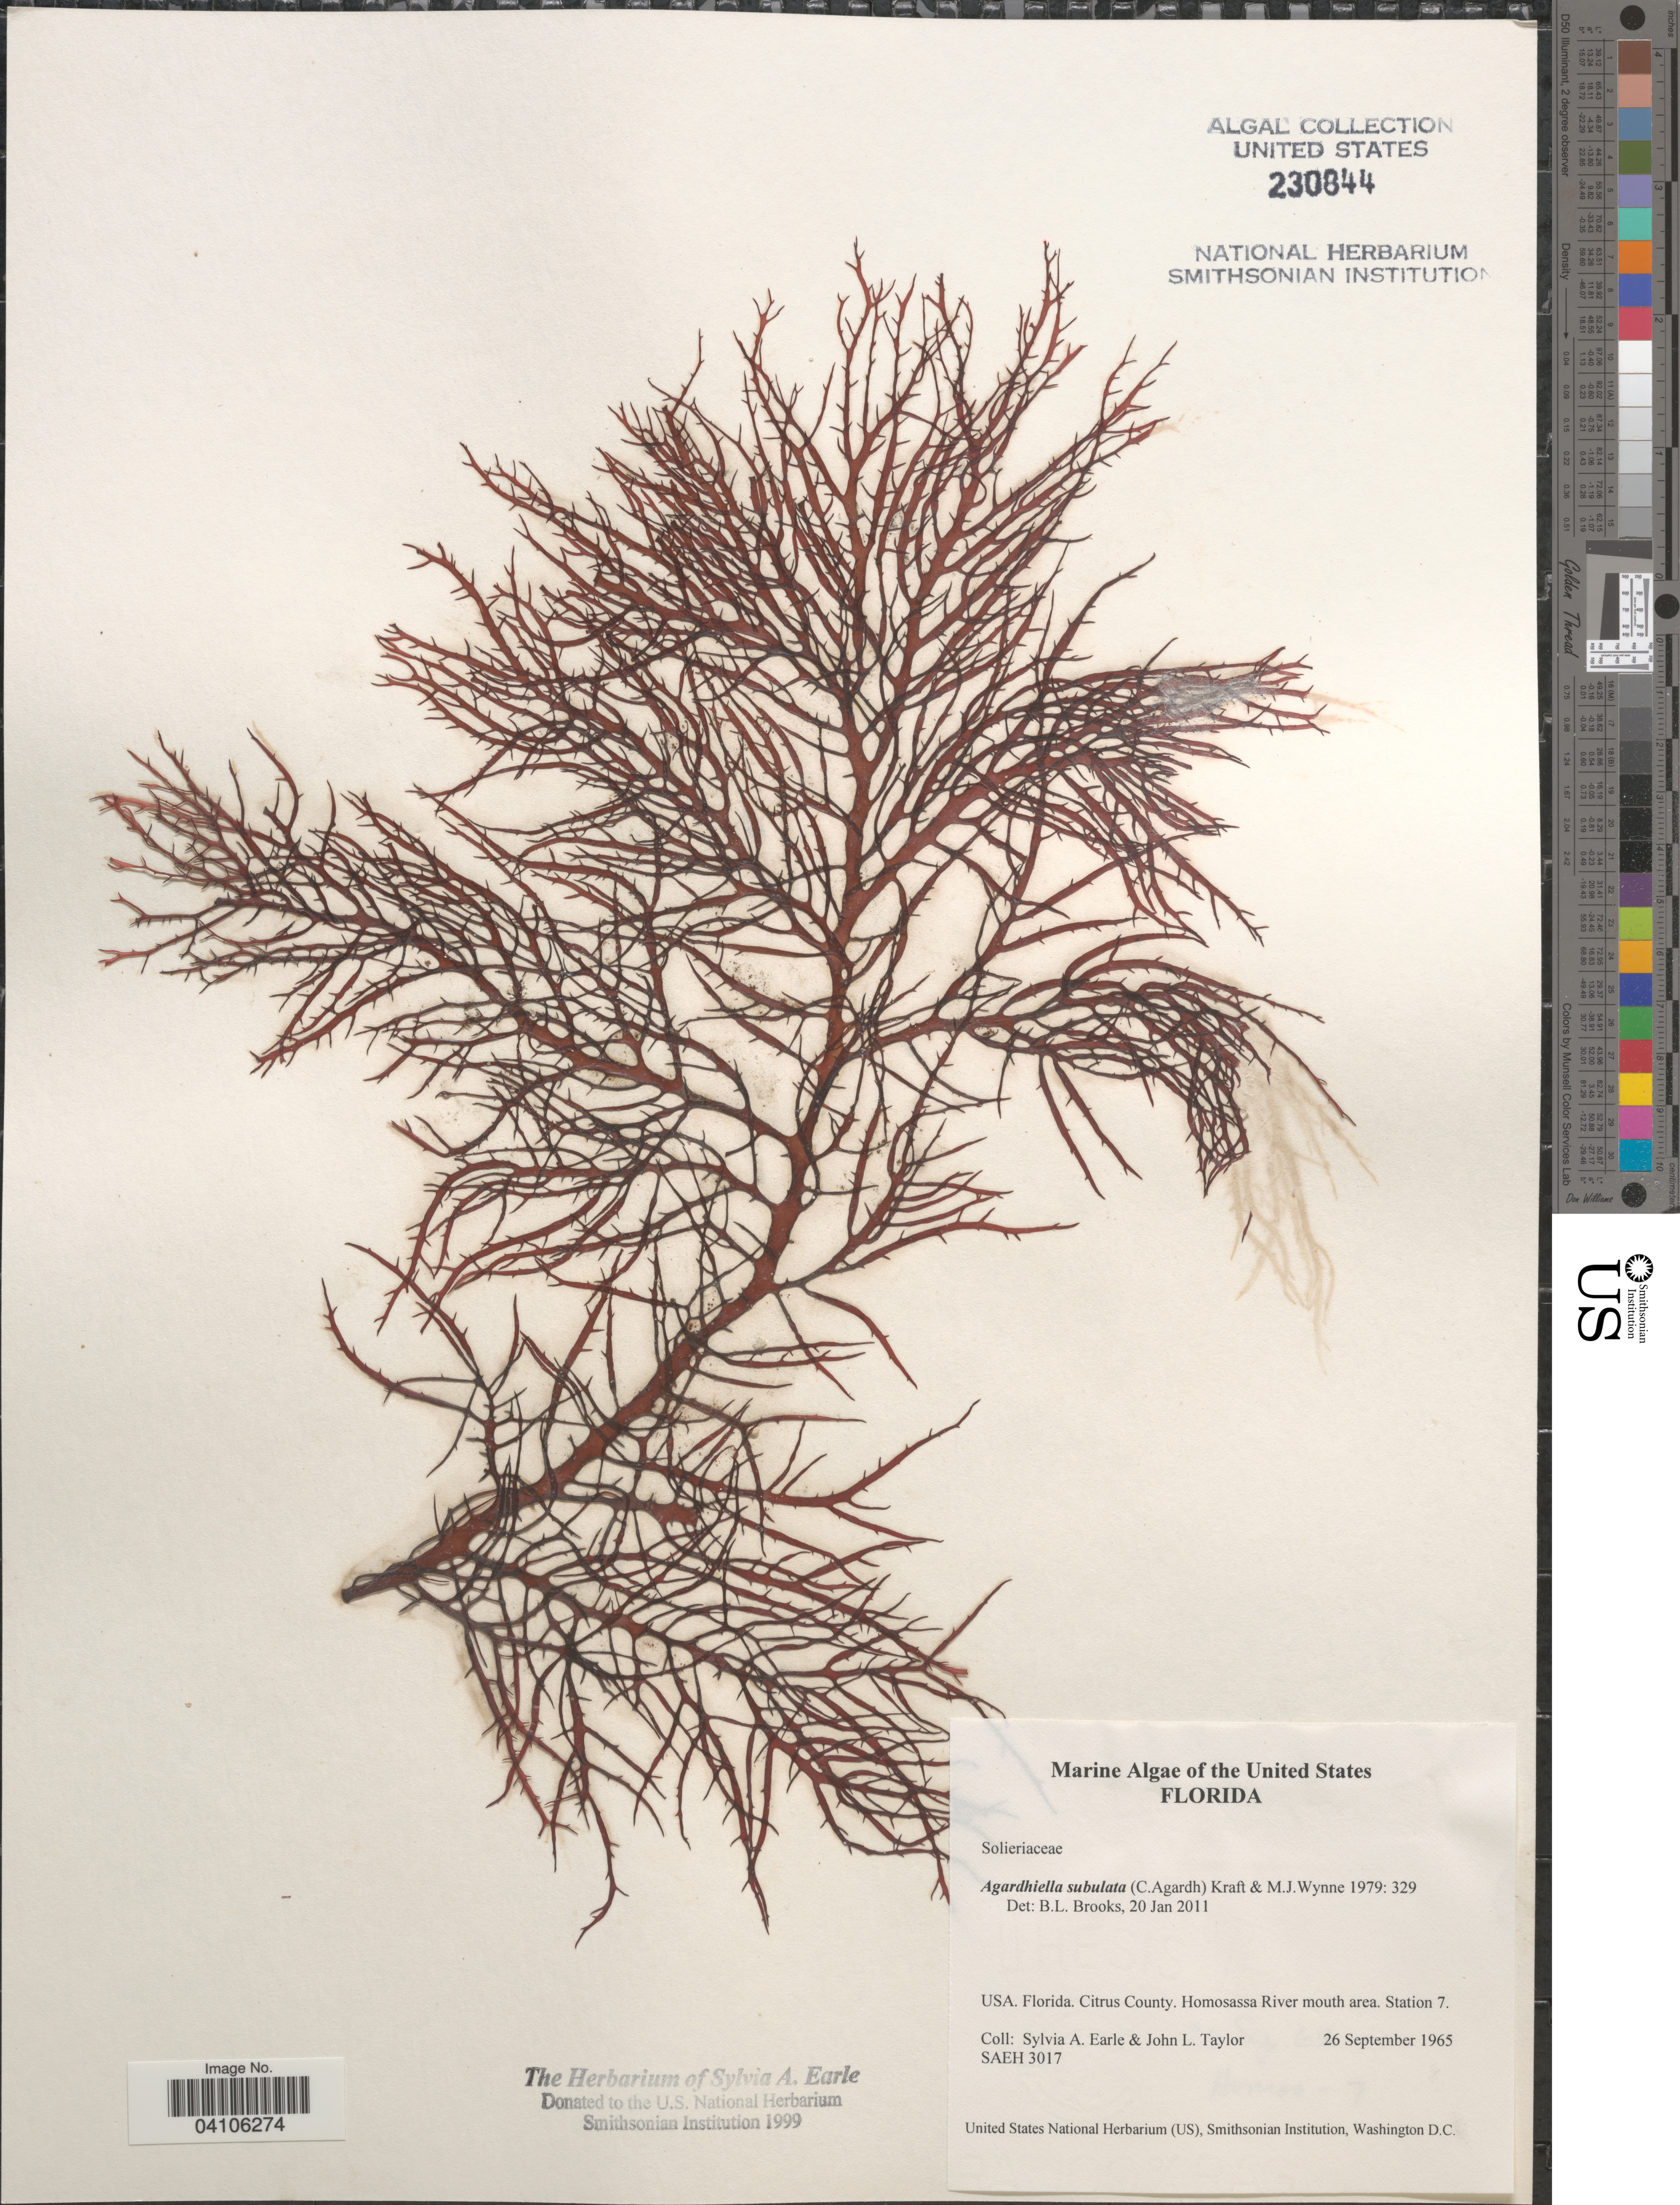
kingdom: Plantae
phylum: Rhodophyta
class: Florideophyceae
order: Gigartinales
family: Solieriaceae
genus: Agardhiella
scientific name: Agardhiella subulata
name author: (C. Agardh) G.T.Kraft & M.J. Wynne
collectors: S. A. Earle & J. L. Taylor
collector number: SAEH3017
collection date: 1965-09-26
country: United States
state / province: Florida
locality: Citrus County. Homosassa River mouth area. Station 7.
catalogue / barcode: US 230844